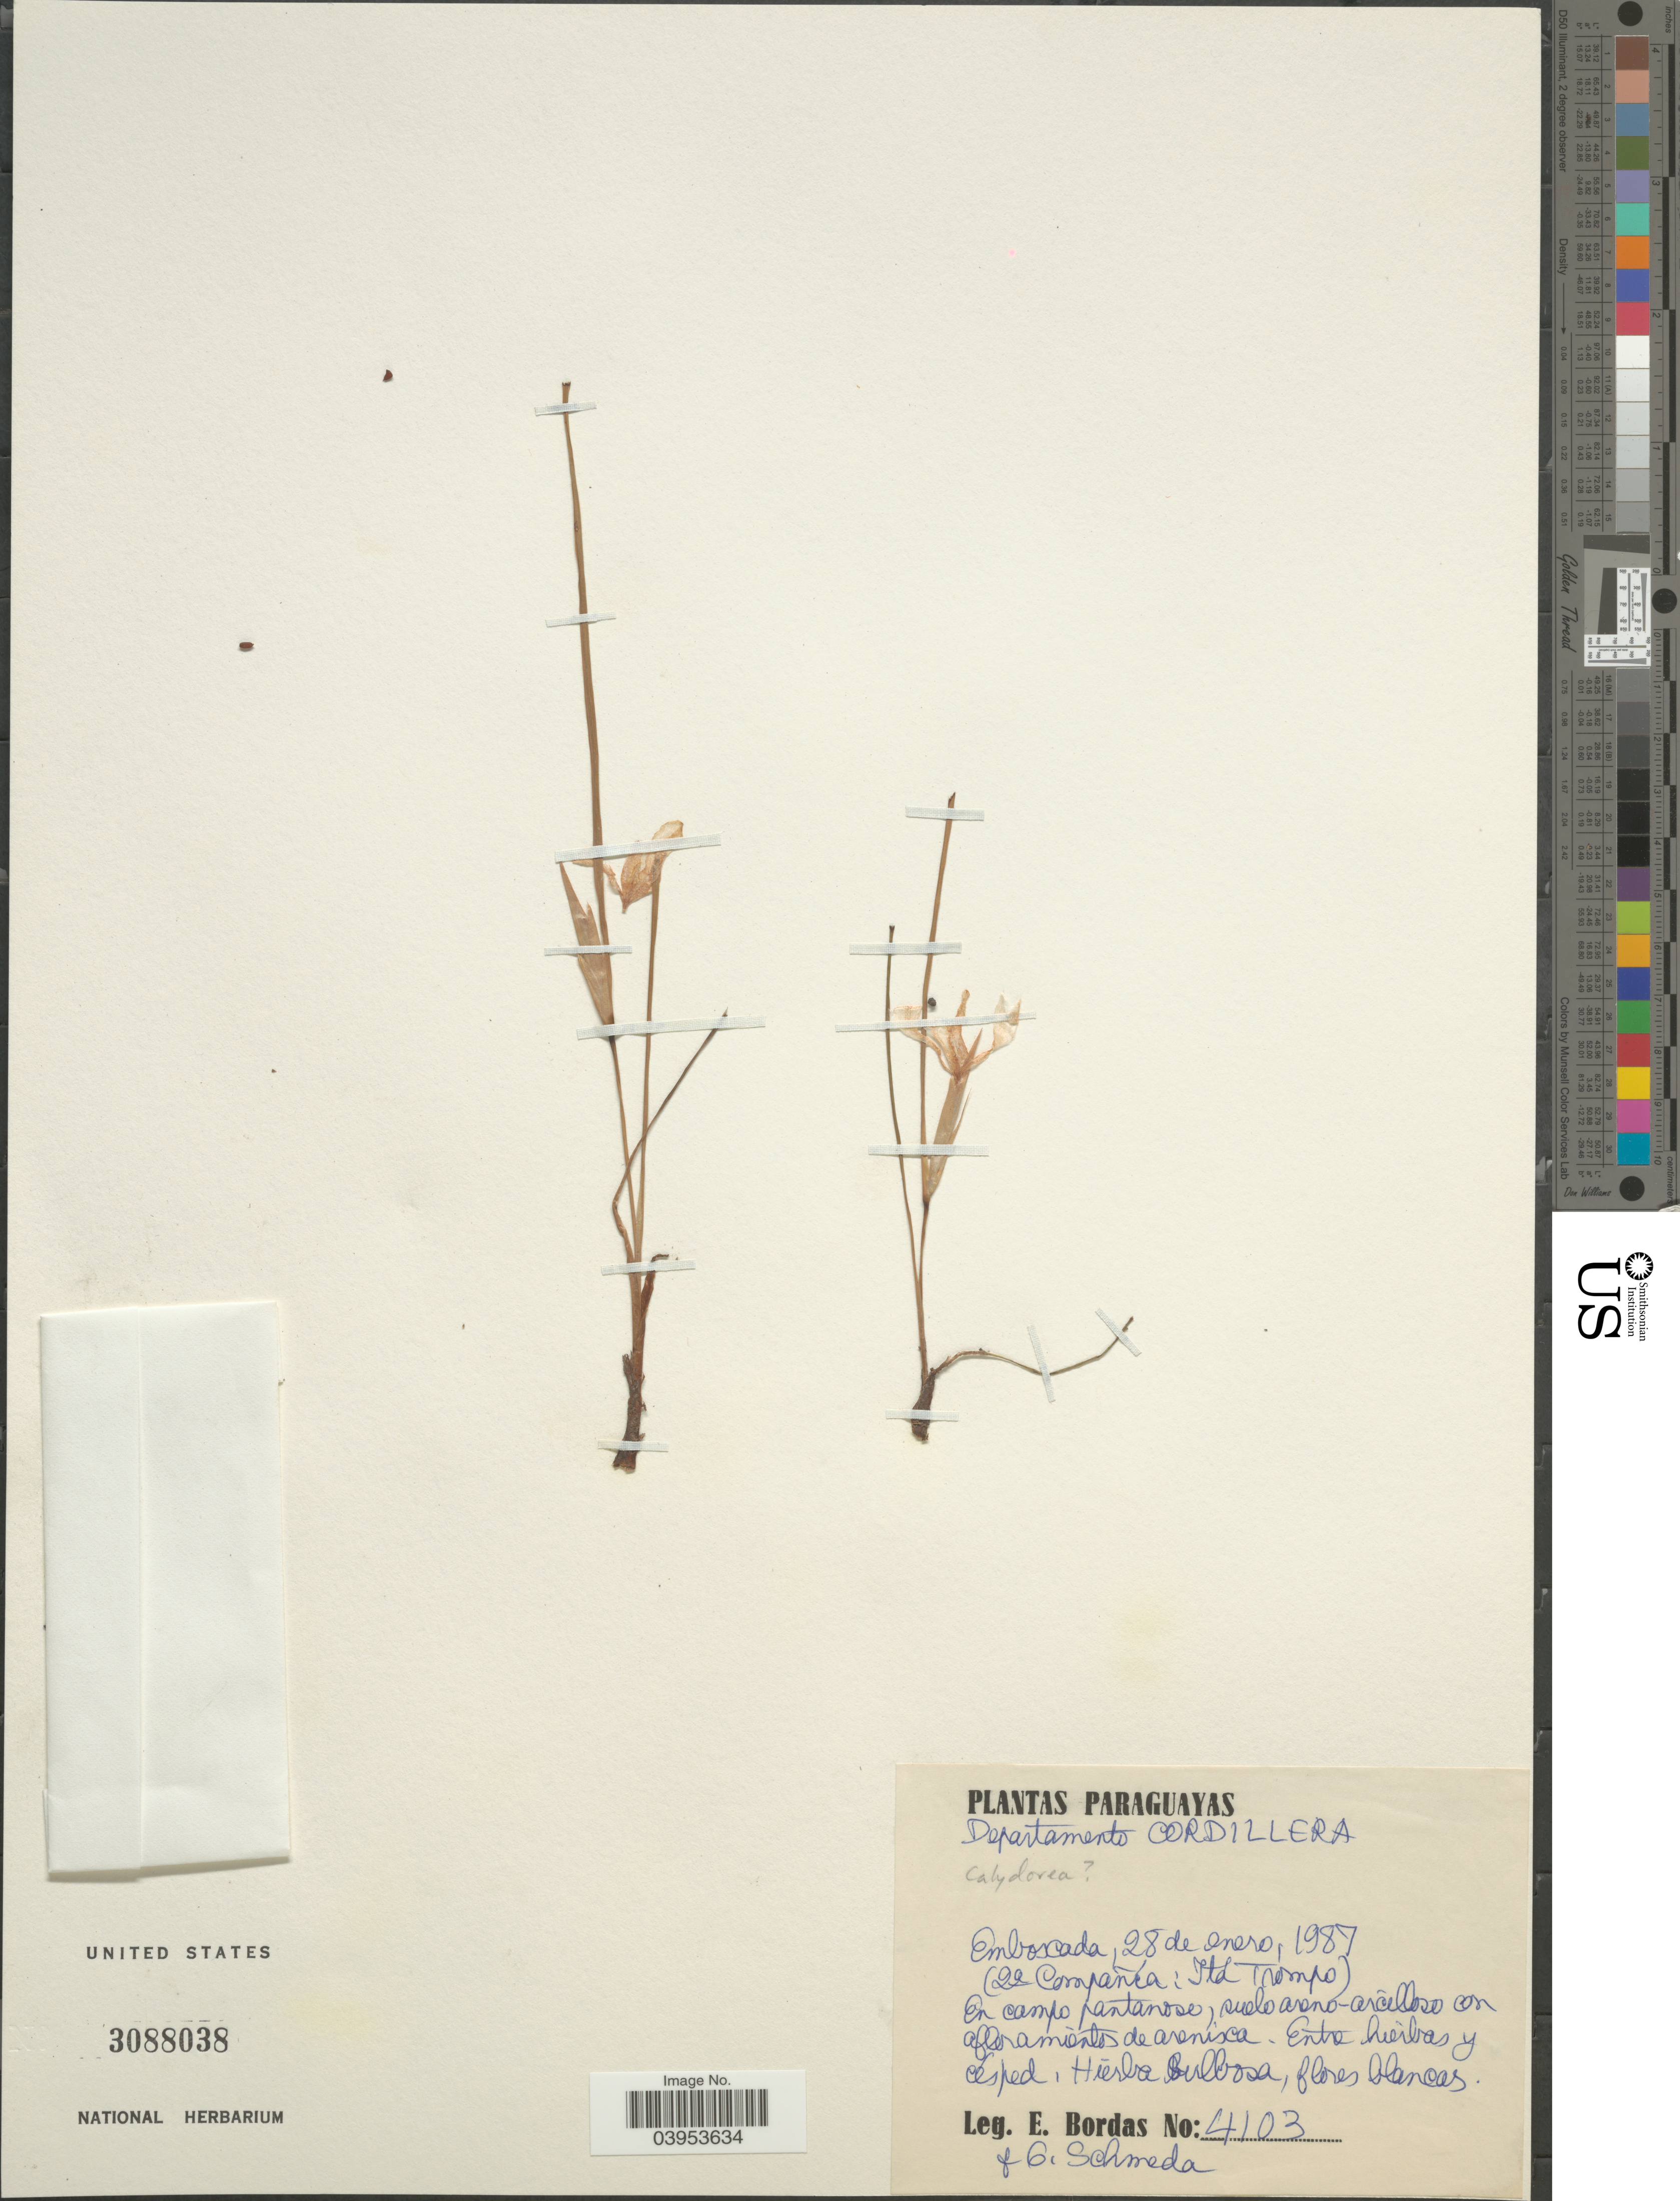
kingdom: Plantae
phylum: Tracheophyta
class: Liliopsida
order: Asparagales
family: Iridaceae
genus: Calydorea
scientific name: Calydorea sp.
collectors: E. Bordas & G. Schmeda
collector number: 4103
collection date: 1987-01-28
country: Paraguay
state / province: Cordillera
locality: Departamento Cordillera. (Da Compañia: Ltd Trompo). En campo pantanose.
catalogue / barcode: US 3088038